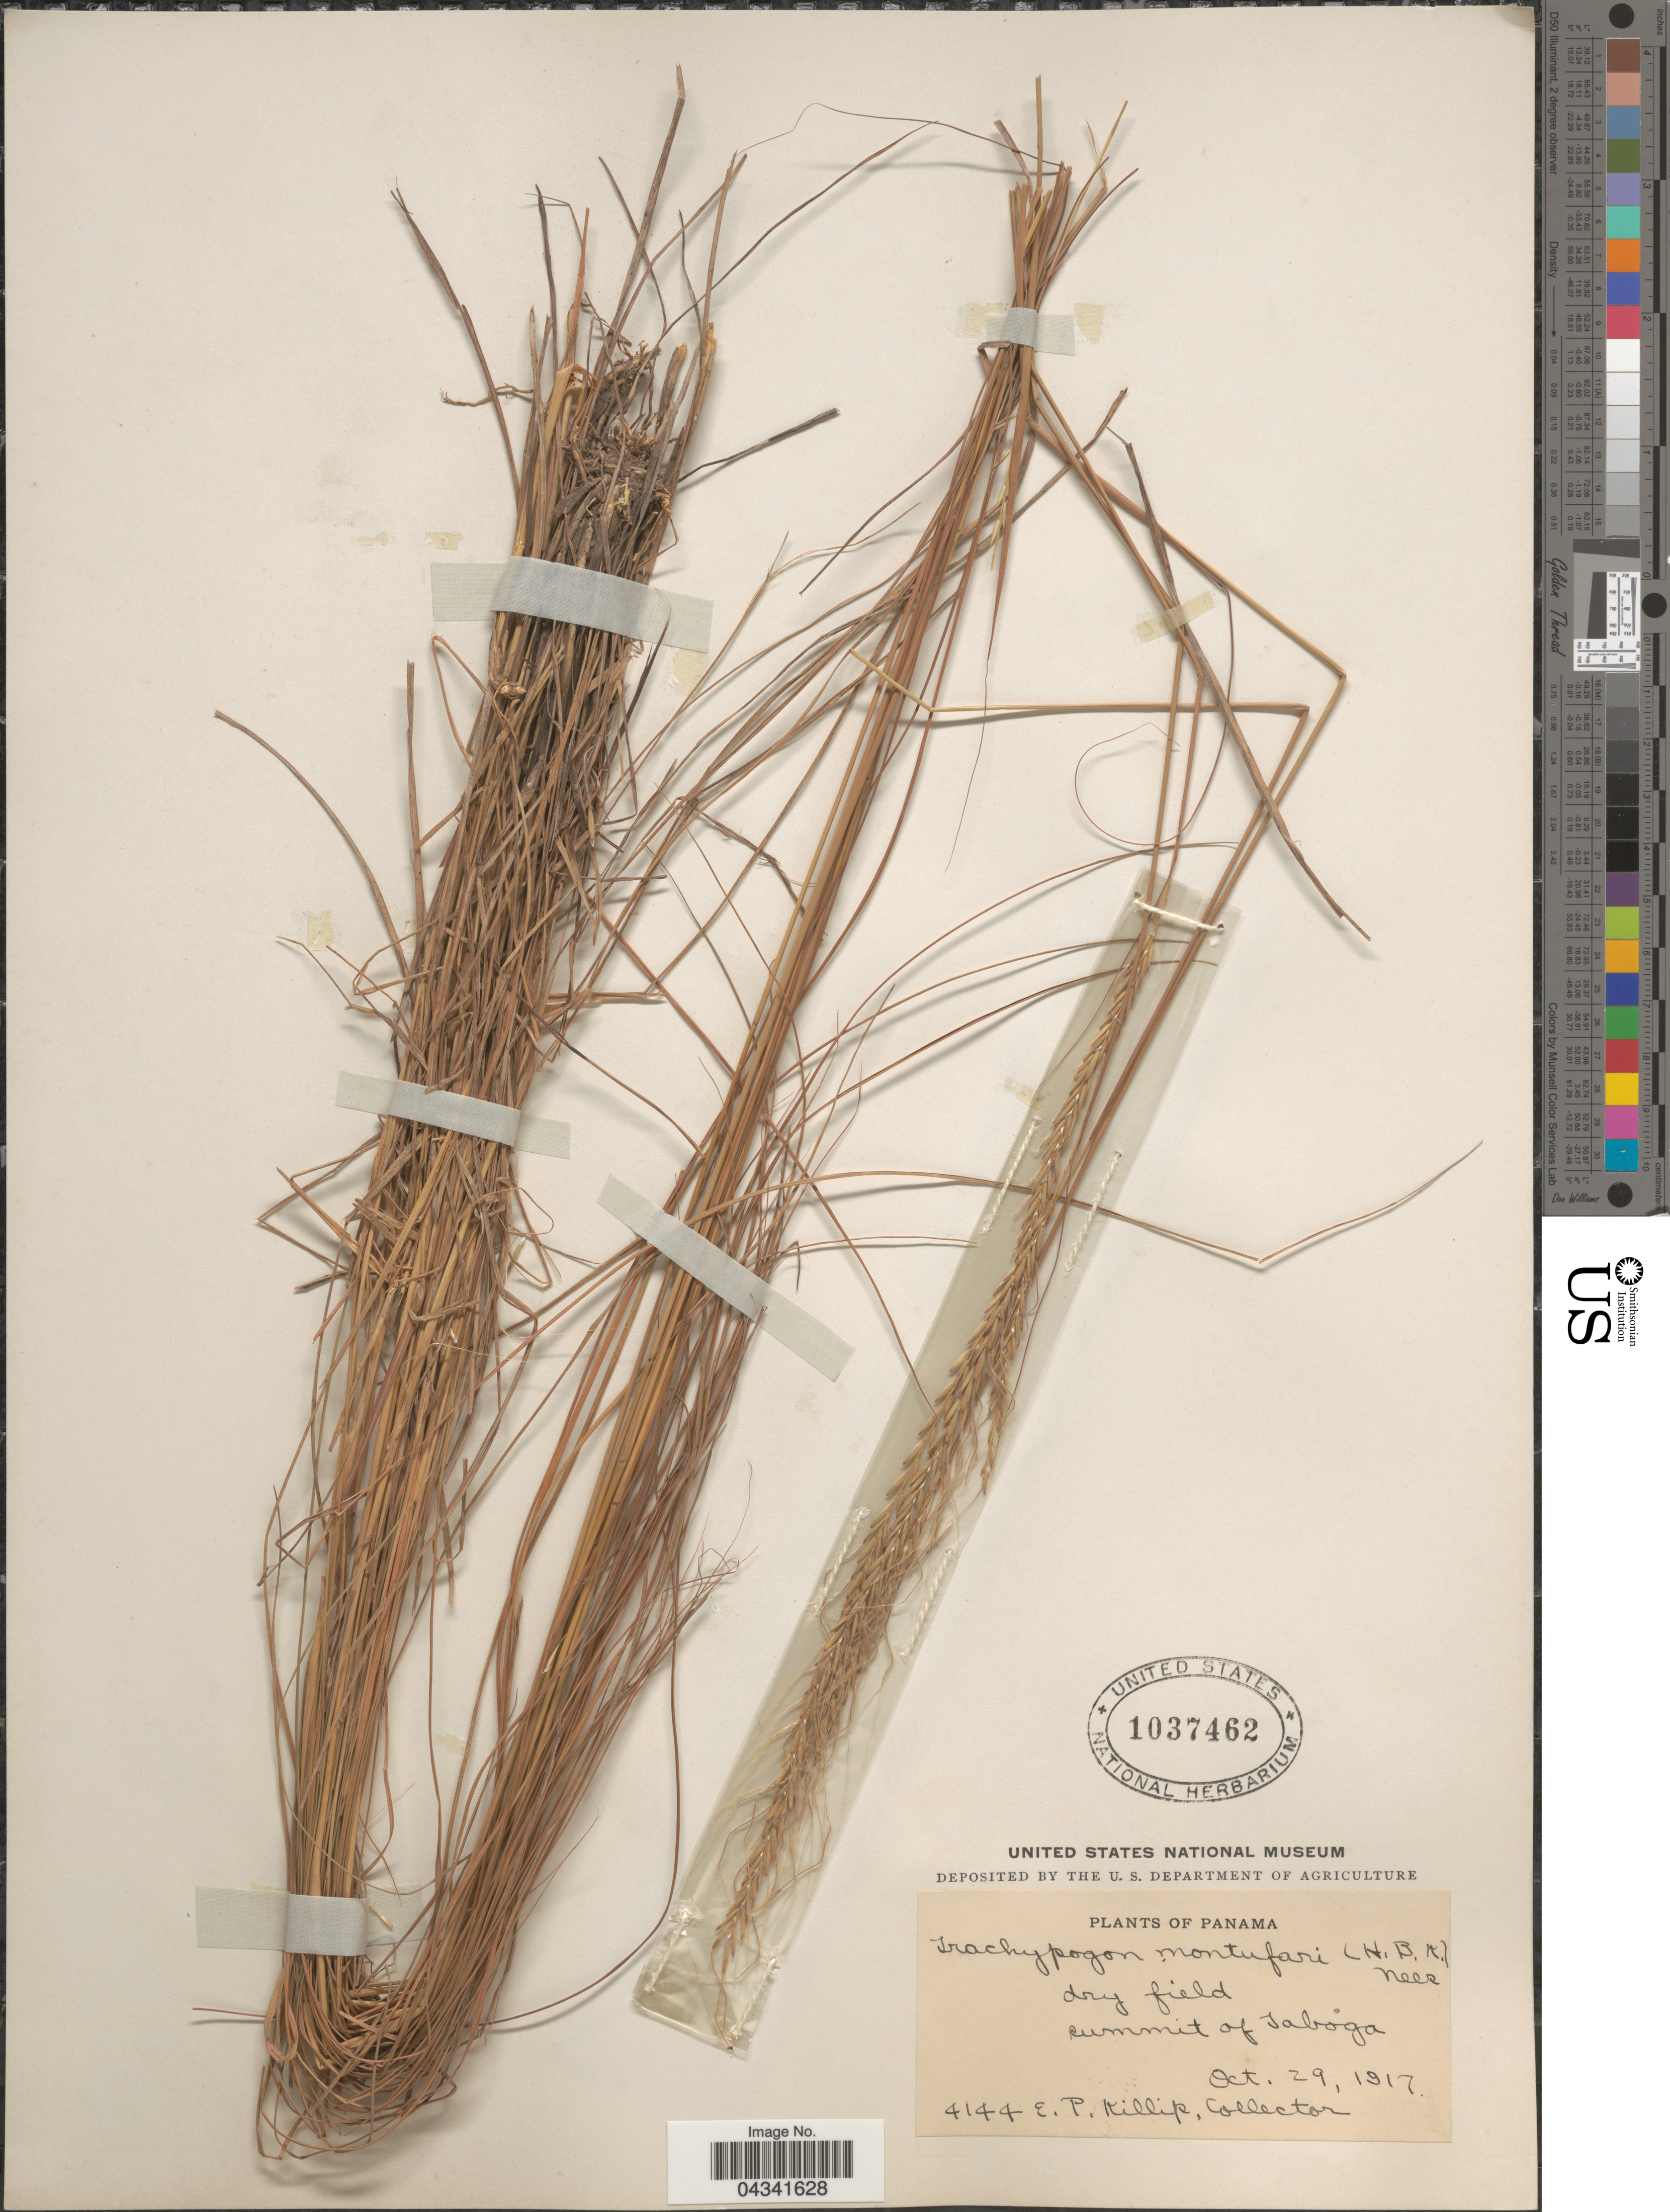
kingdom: Plantae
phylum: Tracheophyta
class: Liliopsida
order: Poales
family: Poaceae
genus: Trachypogon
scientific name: Trachypogon spicatus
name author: (L. f.) Kuntze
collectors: E. P. Killip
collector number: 4144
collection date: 1917-10-29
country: Panama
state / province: Panamá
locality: Summit of Taboga.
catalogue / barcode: US 1037462